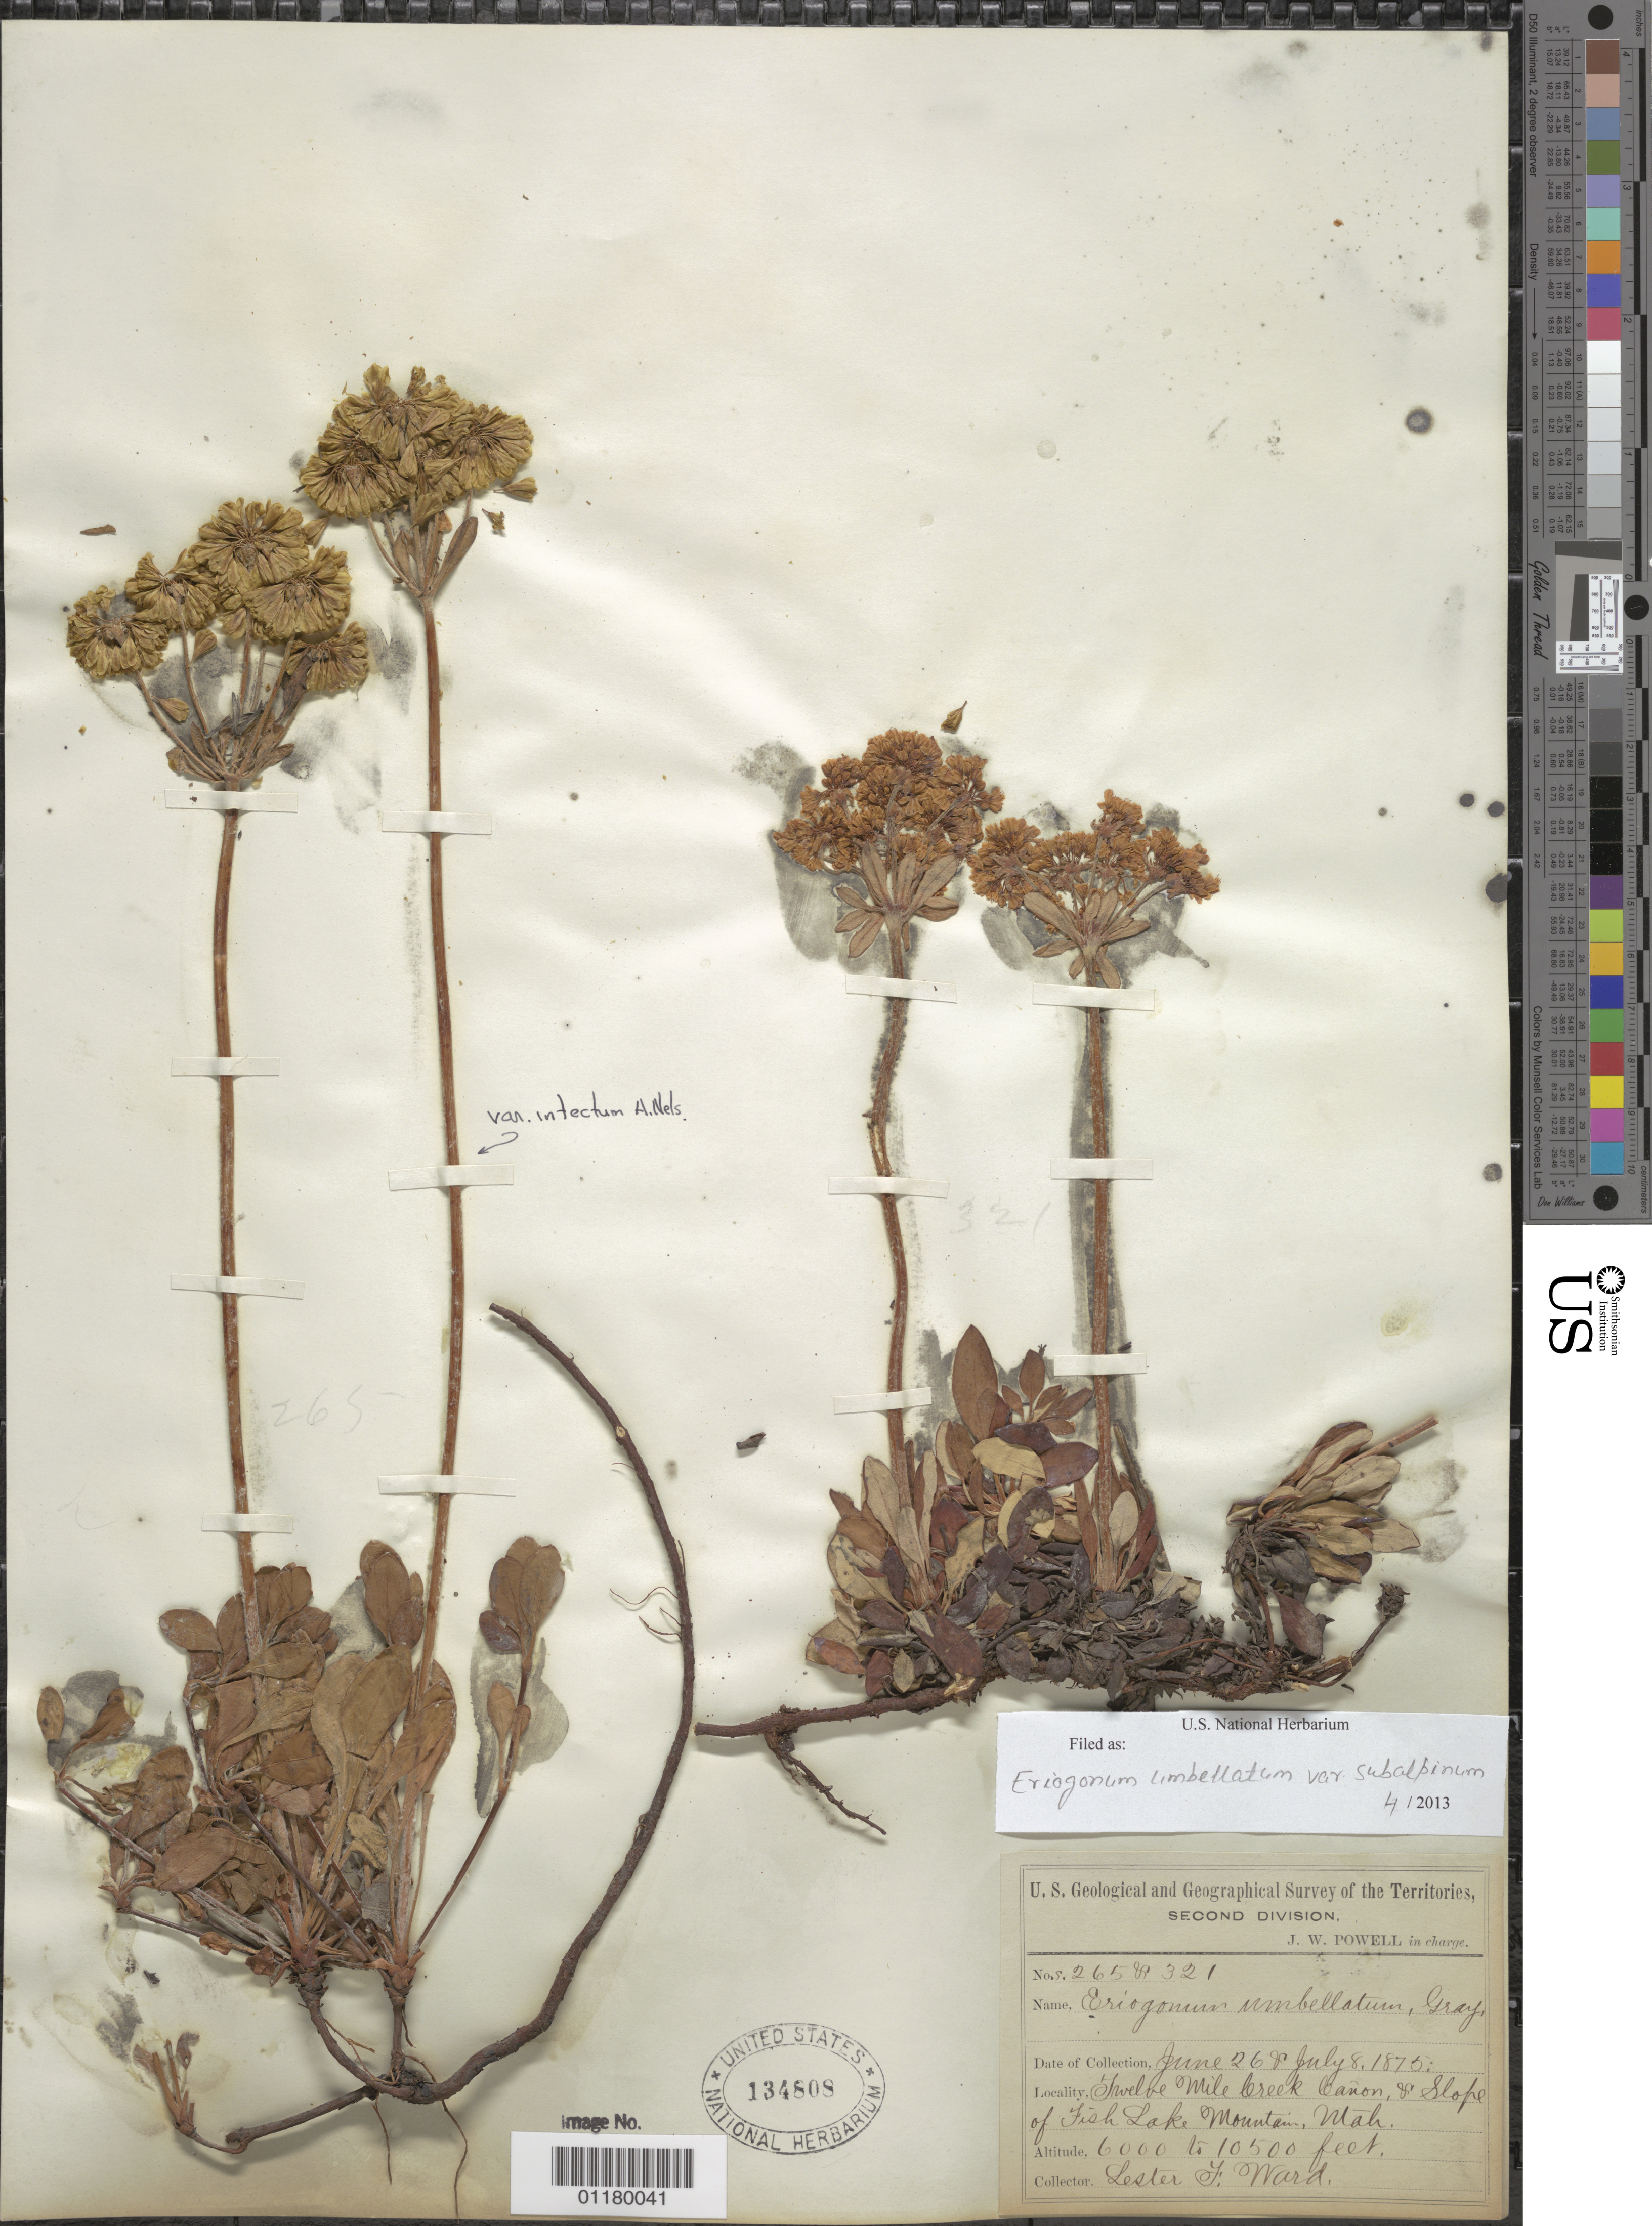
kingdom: Plantae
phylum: Tracheophyta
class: Magnoliopsida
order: Caryophyllales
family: Polygonaceae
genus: Eriogonum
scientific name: Eriogonum umbellatum var. subalpinum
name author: M.E. Jones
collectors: L. F. Ward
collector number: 265 & 321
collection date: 1875-06-26,1875-07-08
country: United States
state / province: Utah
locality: Twelve mile Creek Canyon & slope of Fisk Lake Mountain.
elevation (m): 1829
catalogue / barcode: US 134808